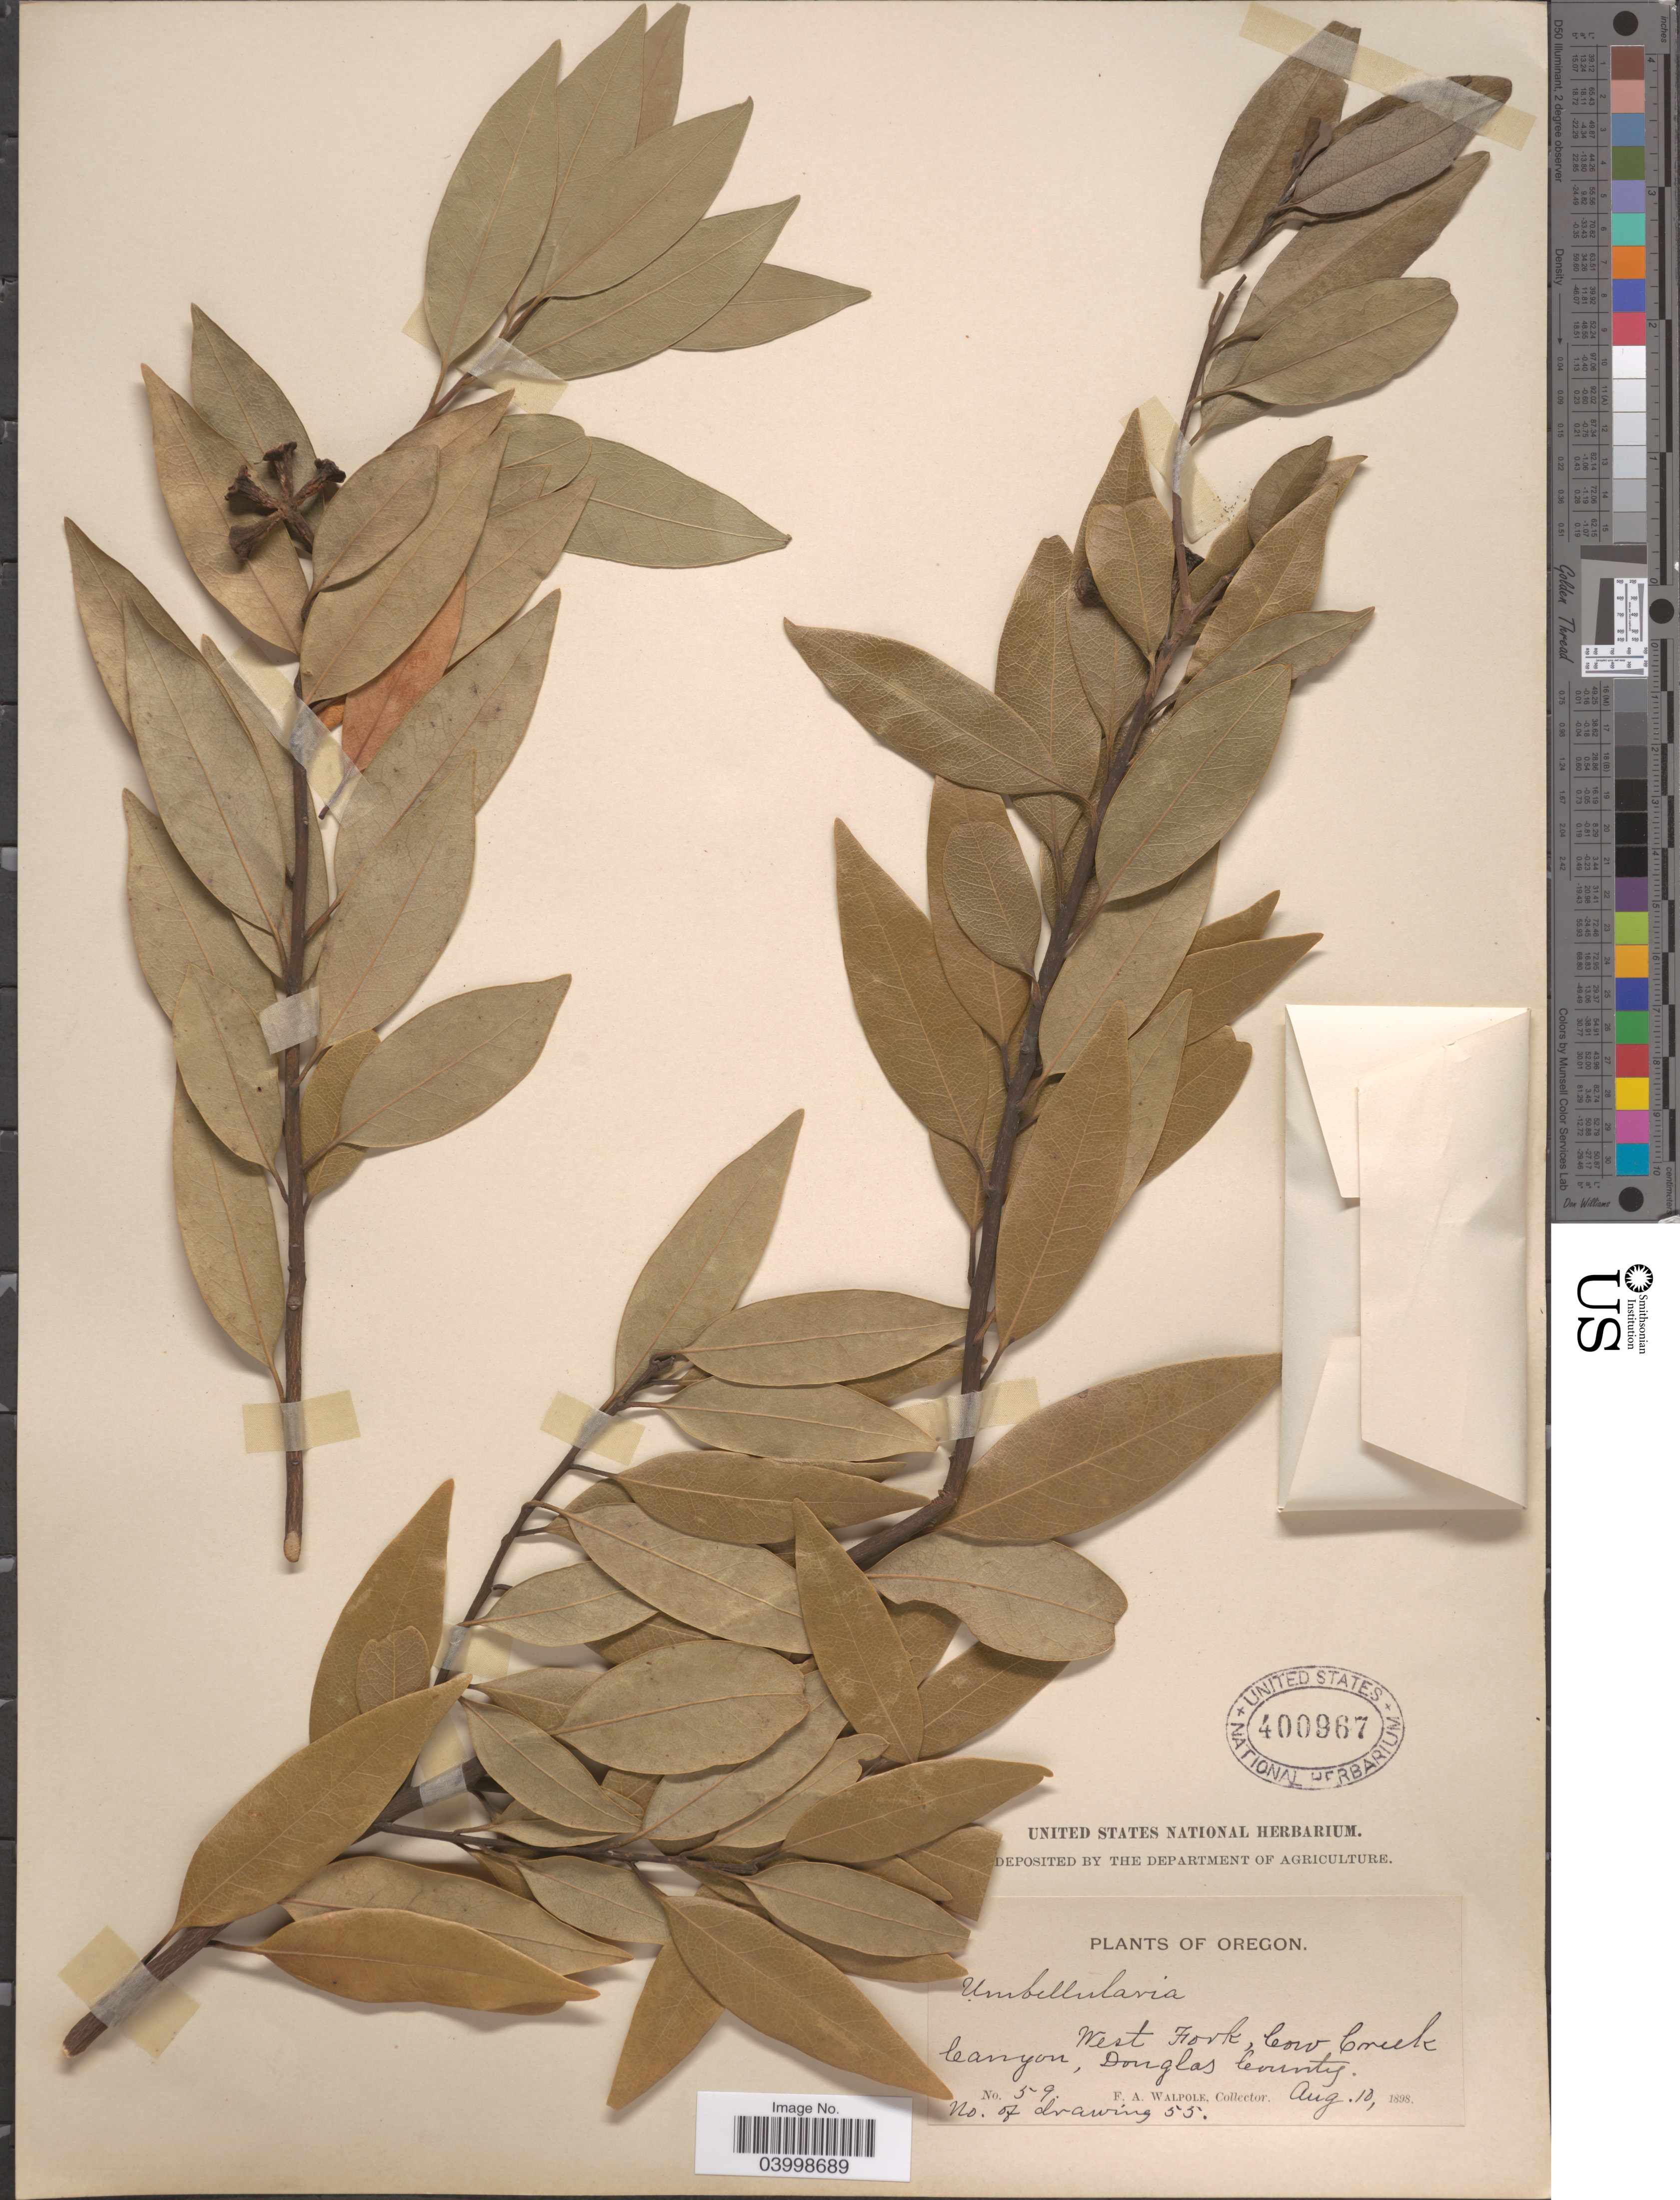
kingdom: Plantae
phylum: Tracheophyta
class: Magnoliopsida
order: Laurales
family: Lauraceae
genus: Umbellularia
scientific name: Umbellularia californica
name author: (Hook. & Arn.) Nutt.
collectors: F. Walpole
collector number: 59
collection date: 1898-08-10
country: United States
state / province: Oregon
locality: West Fork, Cow Creek Canyon, Douglas County.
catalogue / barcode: US 400967